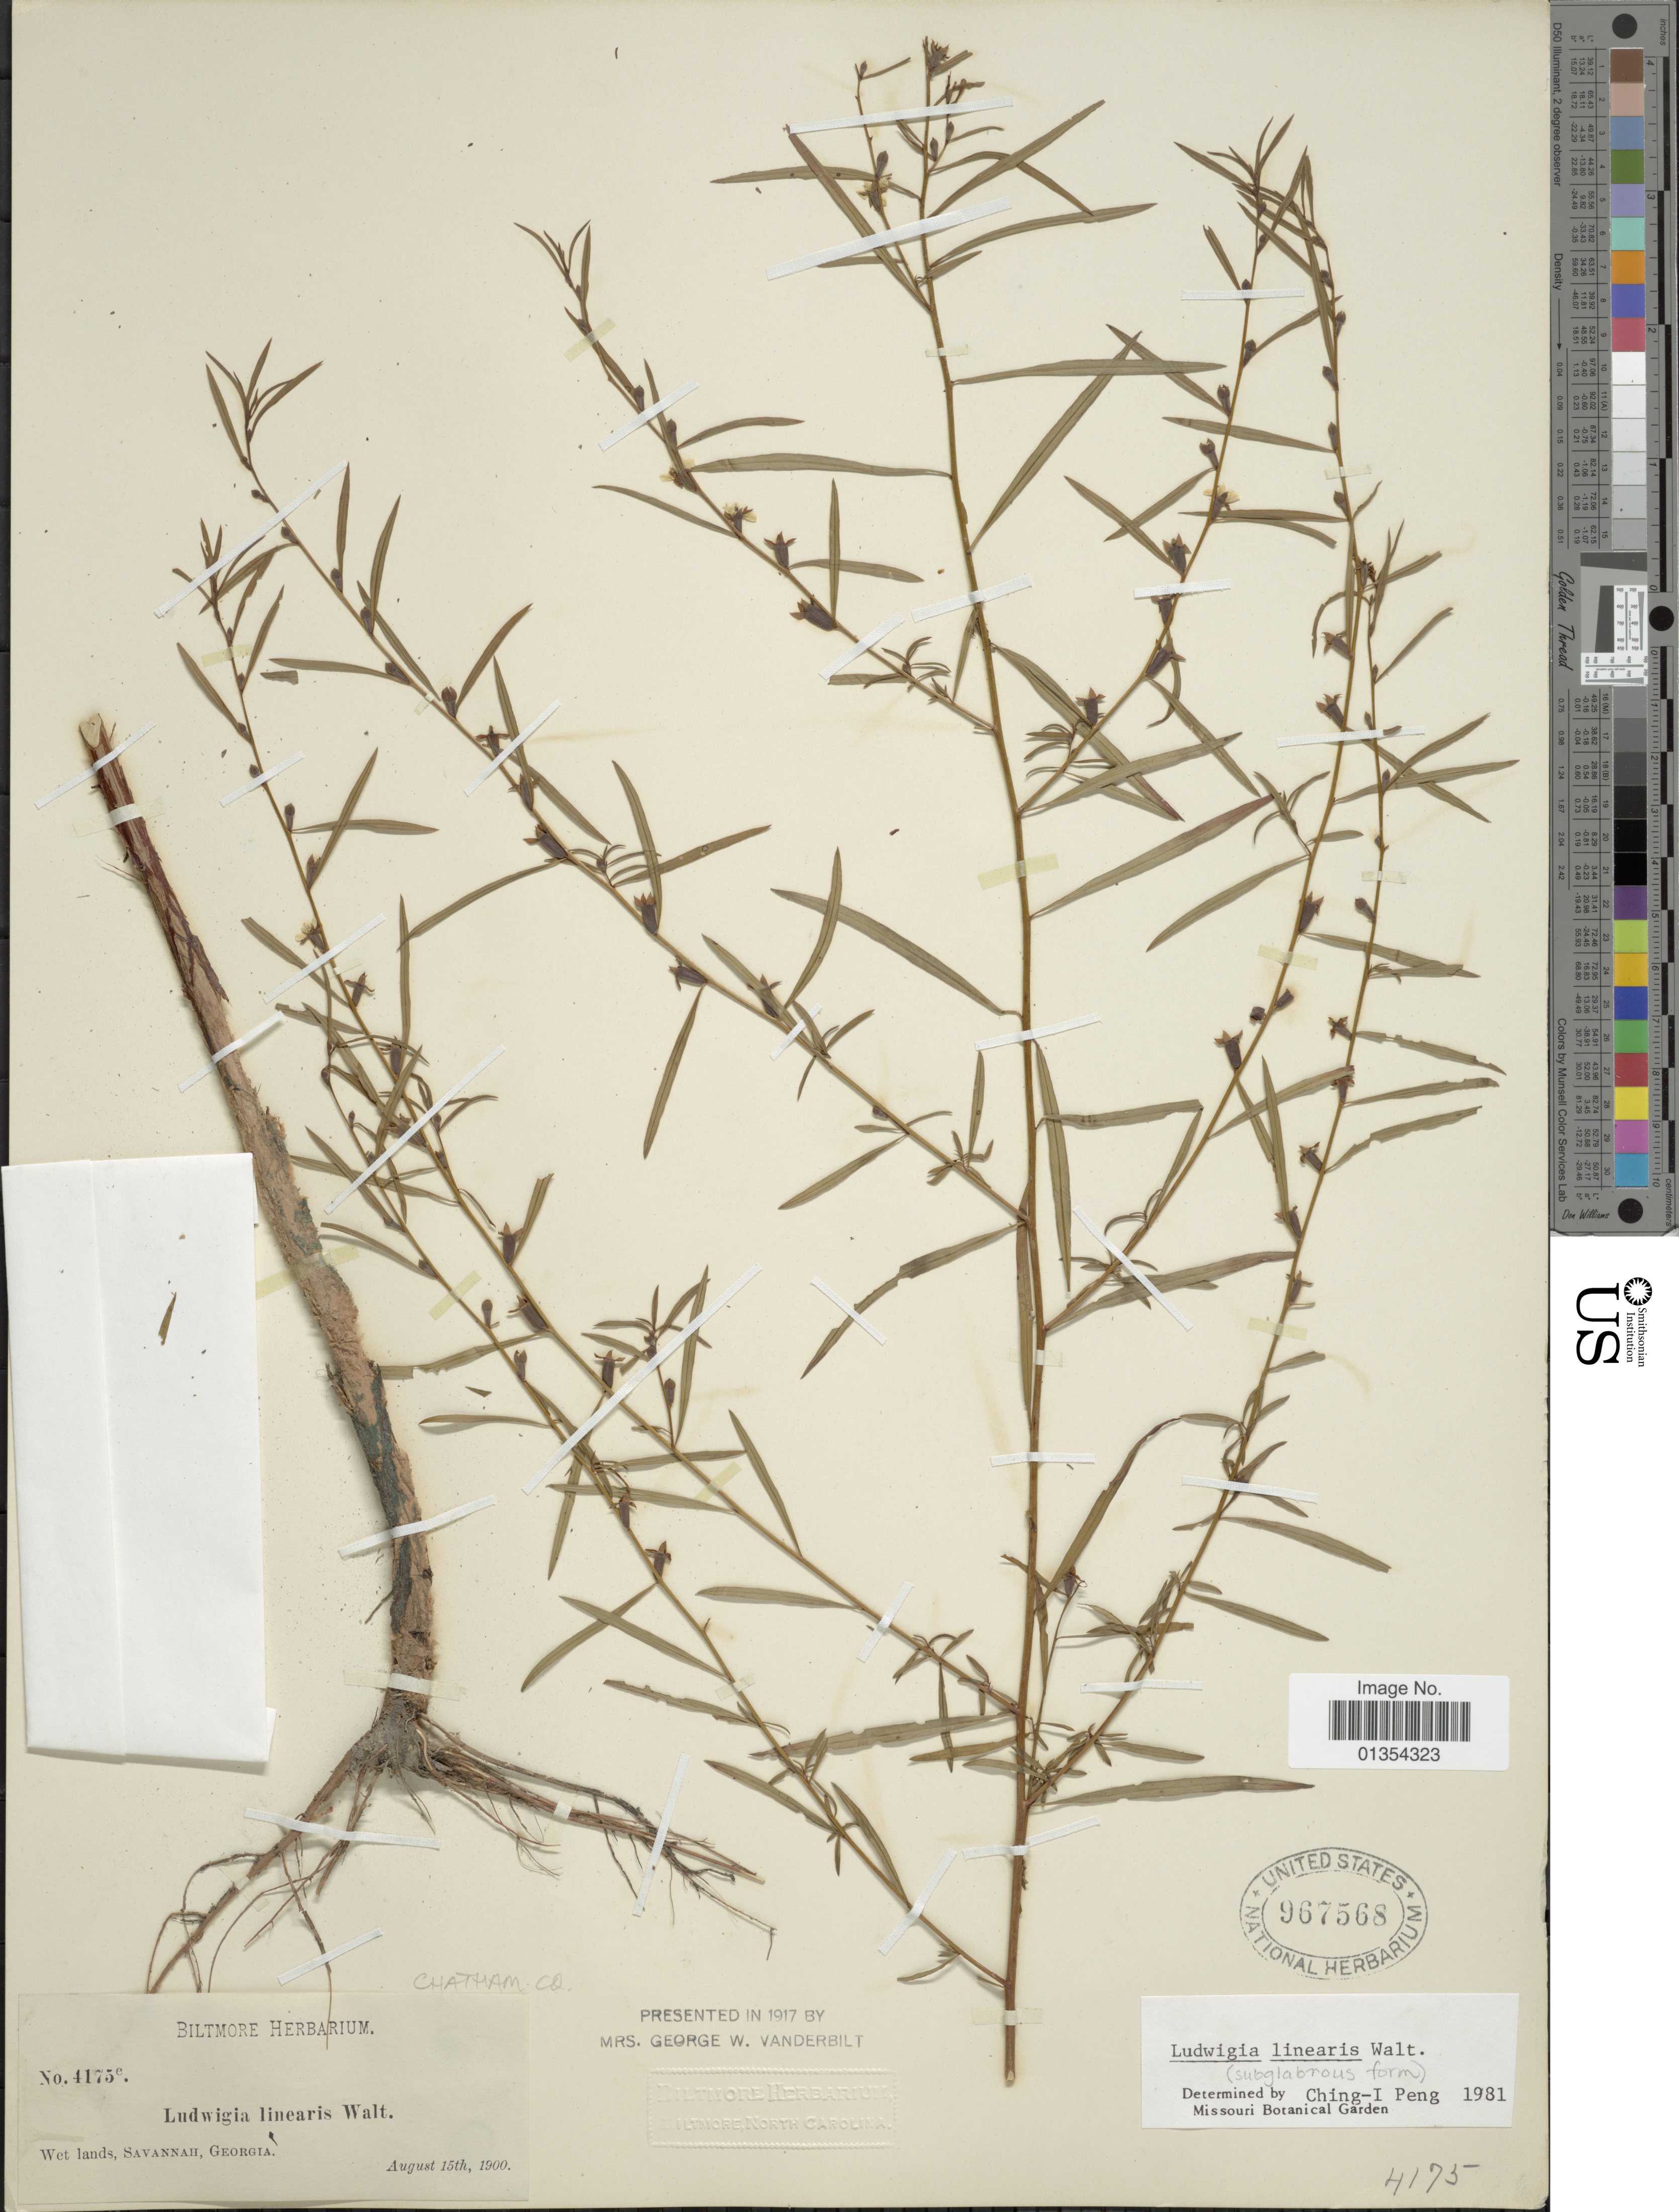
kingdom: Plantae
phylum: Tracheophyta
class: Magnoliopsida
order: Myrtales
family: Onagraceae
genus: Ludwigia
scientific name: Ludwigia linearis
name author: Walter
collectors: ex herb. Biltmore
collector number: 4175e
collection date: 1900-08-15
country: United States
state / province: Georgia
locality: Wet lands, Savannah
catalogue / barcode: US 967568